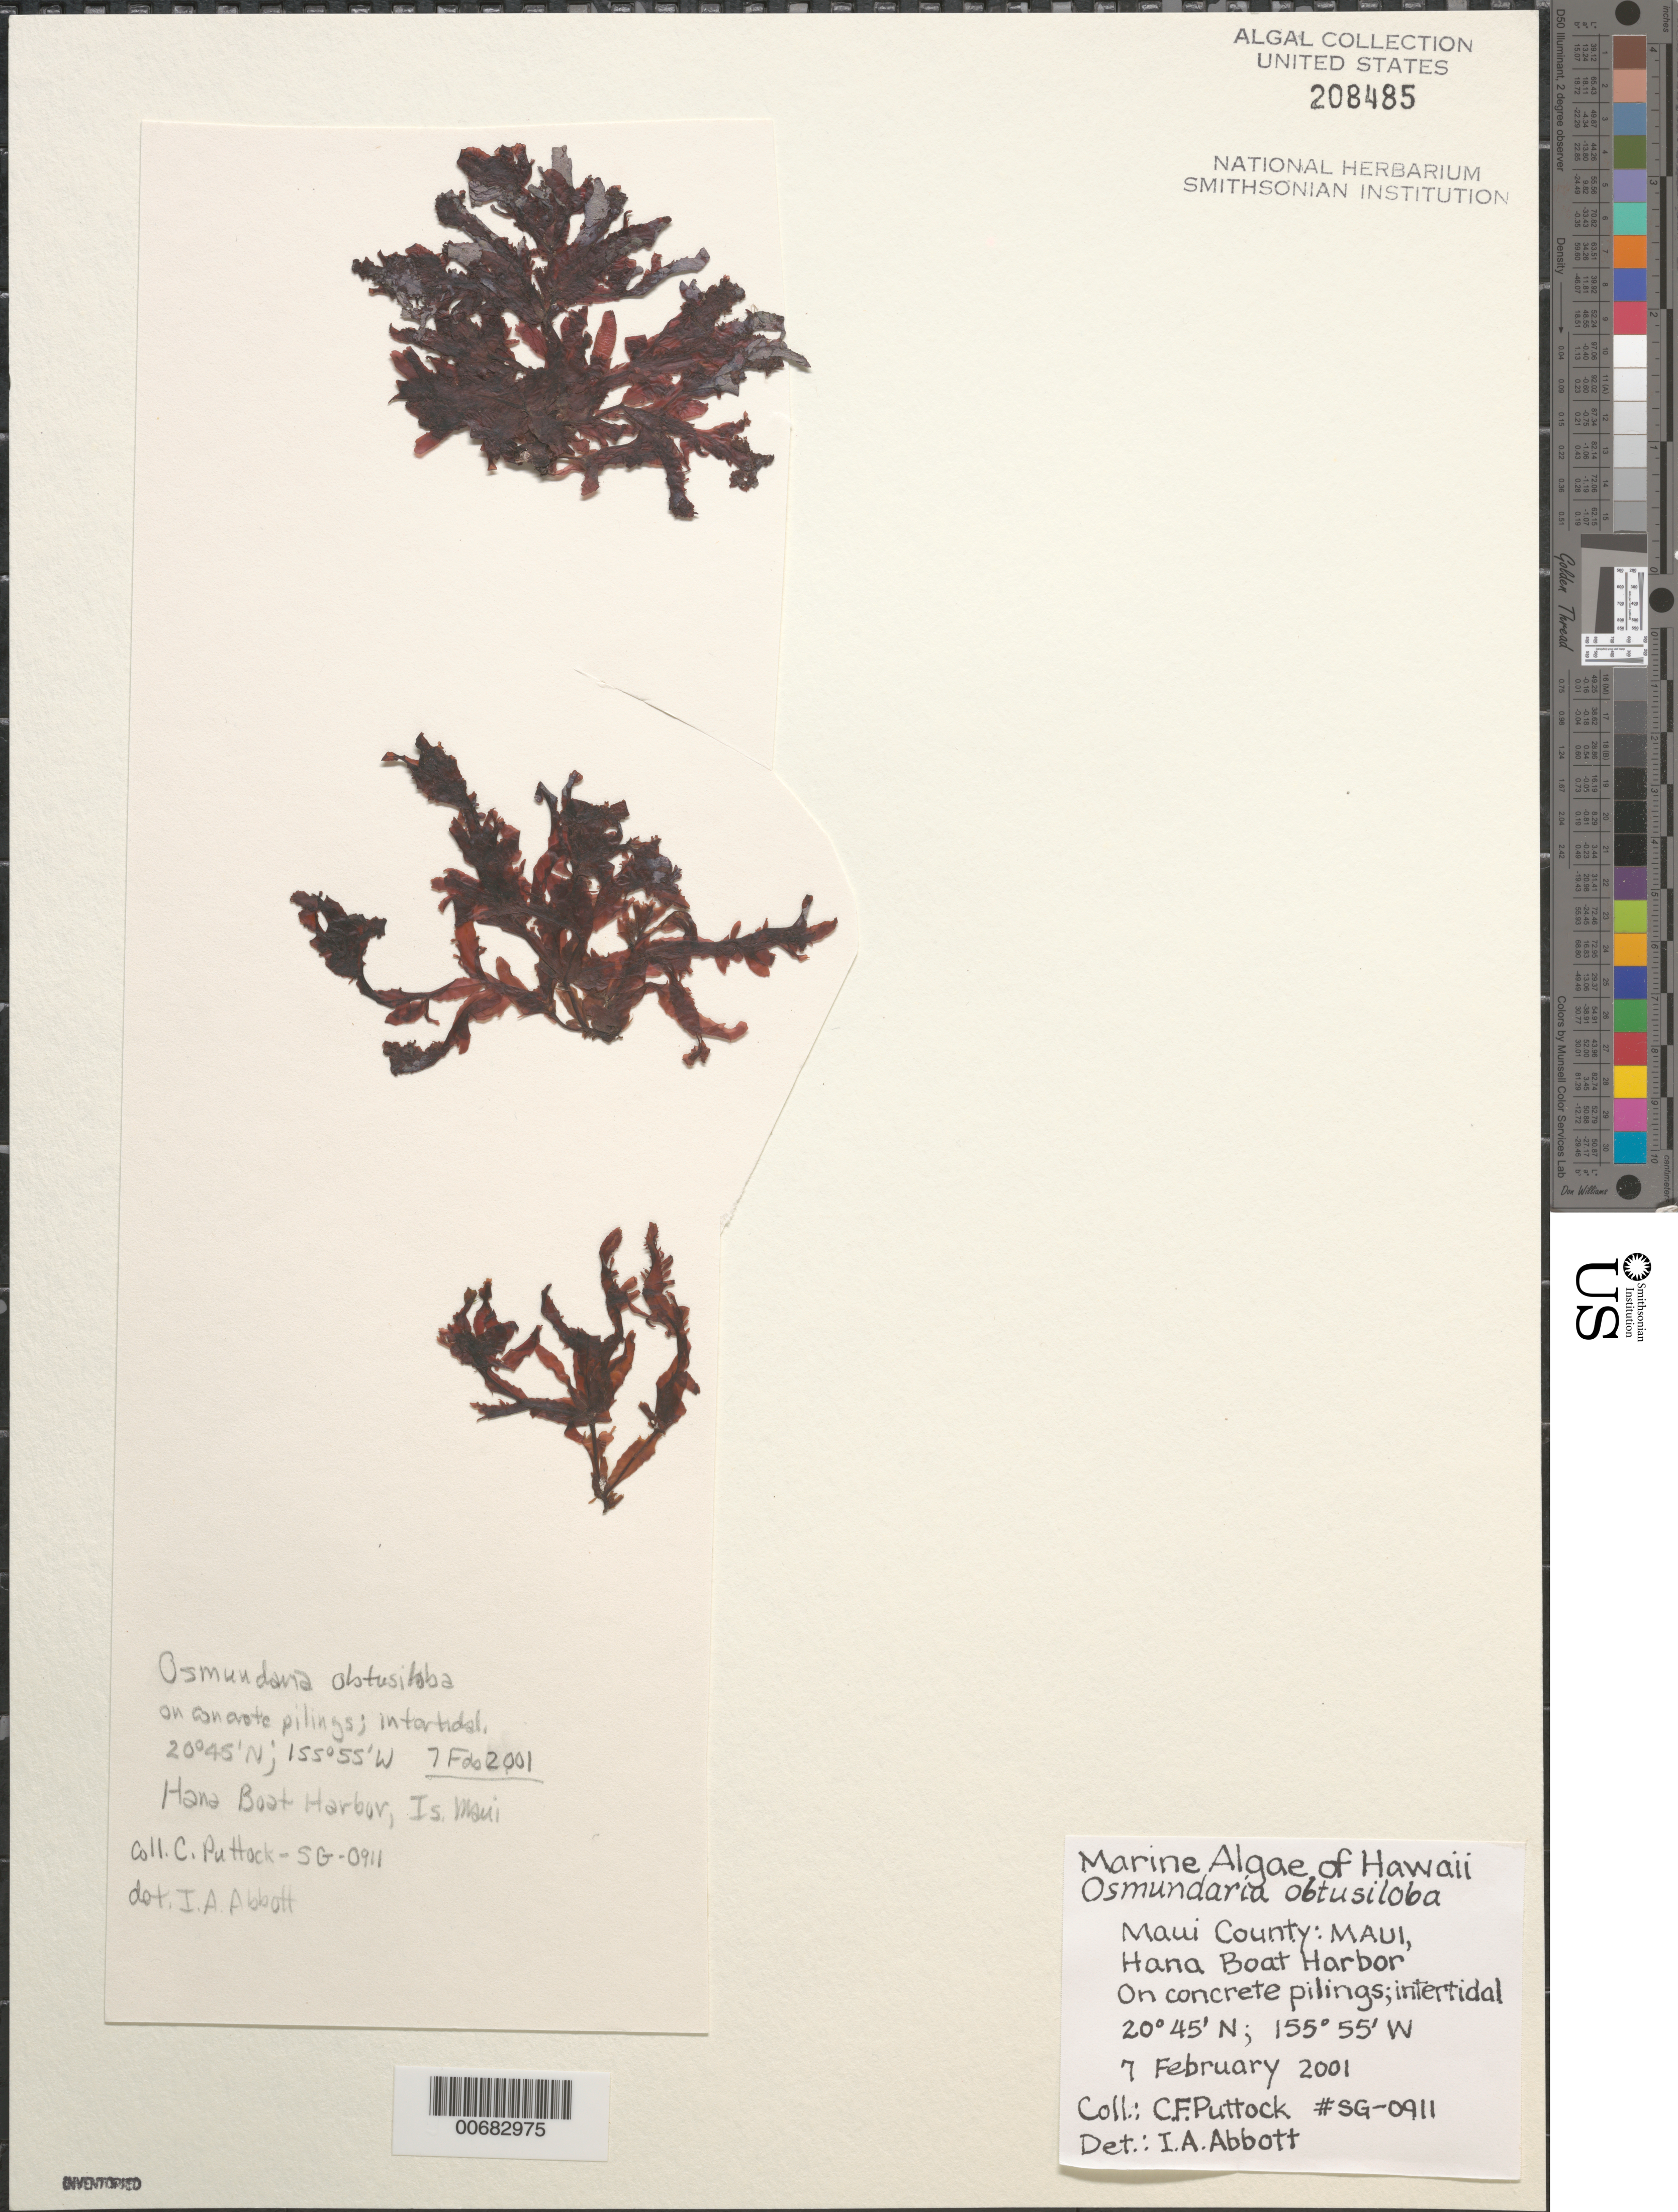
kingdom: Plantae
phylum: Rhodophyta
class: Florideophyceae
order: Ceramiales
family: Rhodomelaceae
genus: Osmundaria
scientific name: Osmundaria obtusiloba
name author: (C. Agardh) R.E. Norris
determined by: Abbott, Isabella A.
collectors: C. Puttock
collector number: SG-0911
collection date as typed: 07 Feb 2001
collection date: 2001-02-07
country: United States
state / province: Hawaii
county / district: Maui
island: Maui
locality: Hana Boat Harbor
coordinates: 20 45' N, 155 55' W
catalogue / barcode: US 208485